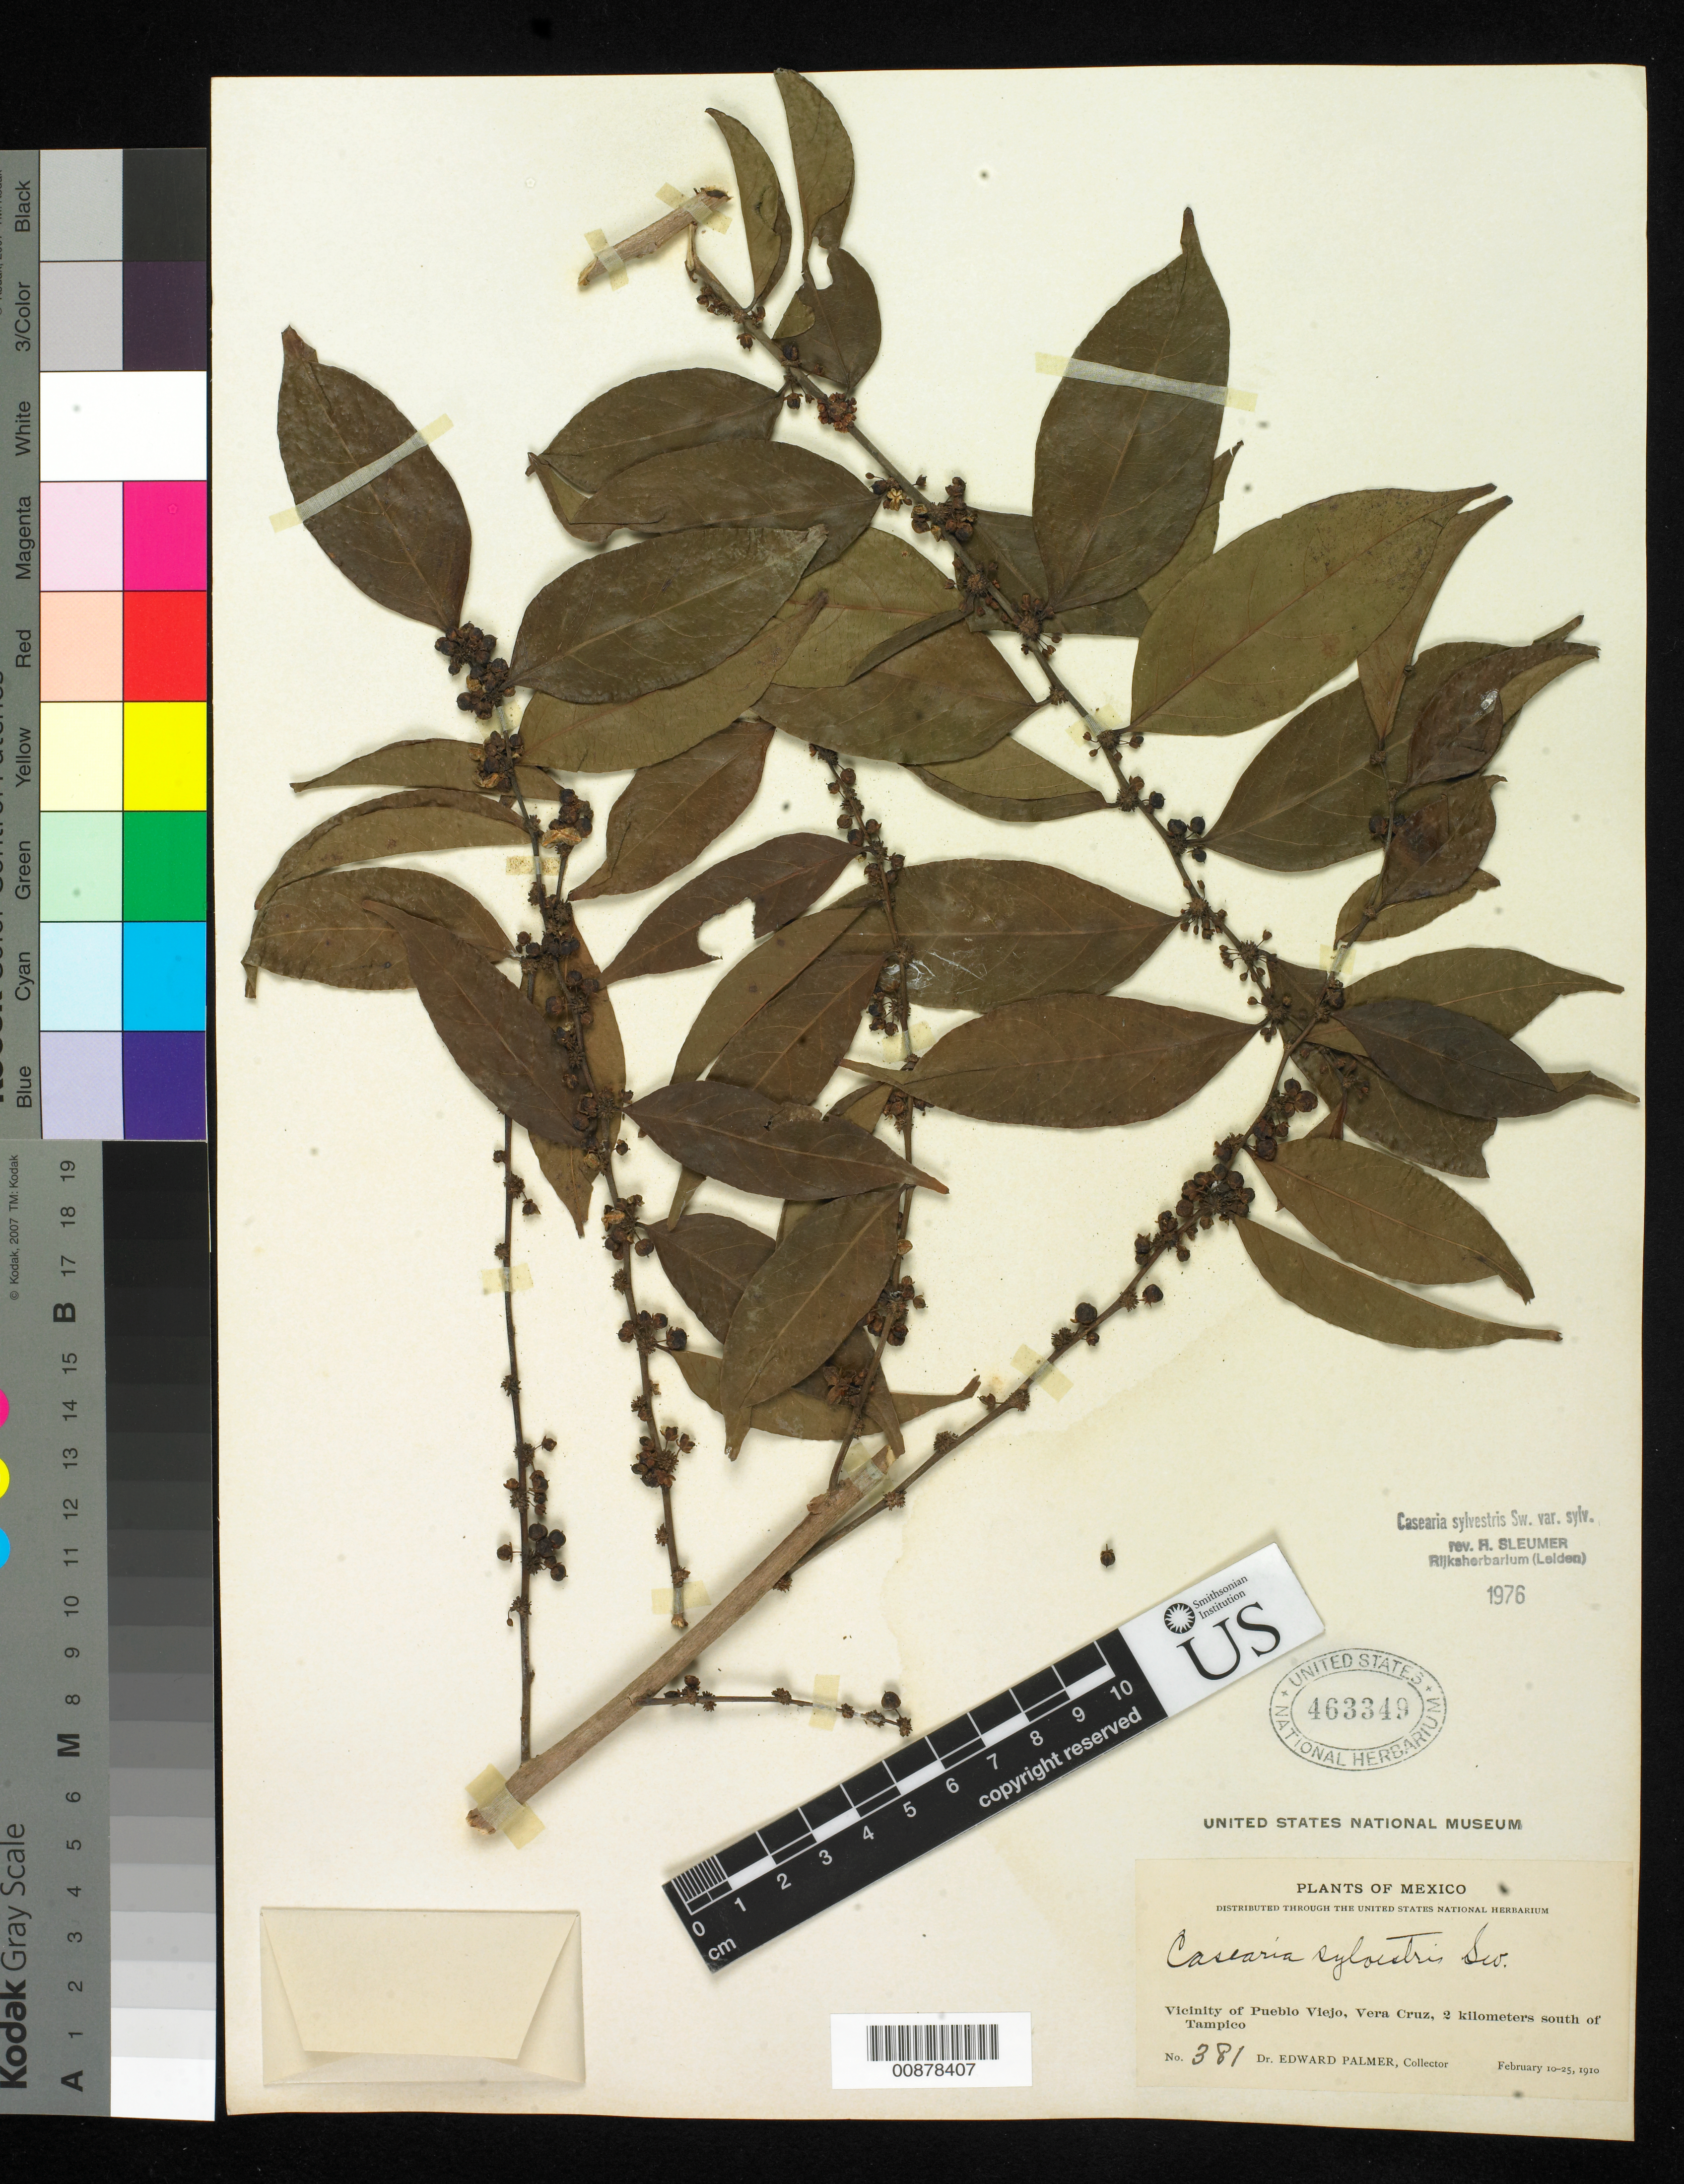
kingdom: Plantae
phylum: Tracheophyta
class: Magnoliopsida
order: Malpighiales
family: Salicaceae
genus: Casearia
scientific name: Casearia sylvestris var. sylvestris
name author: Sw.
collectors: E. Palmer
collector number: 381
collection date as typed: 10 Feb 1910 to 25 Feb 1910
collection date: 1910-02-10/1910-02-25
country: Mexico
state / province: Veracruz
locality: Vicinity of Pueblo Viejo, Veracruz, 2 kilometers south of Tampico.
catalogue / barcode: US 463349